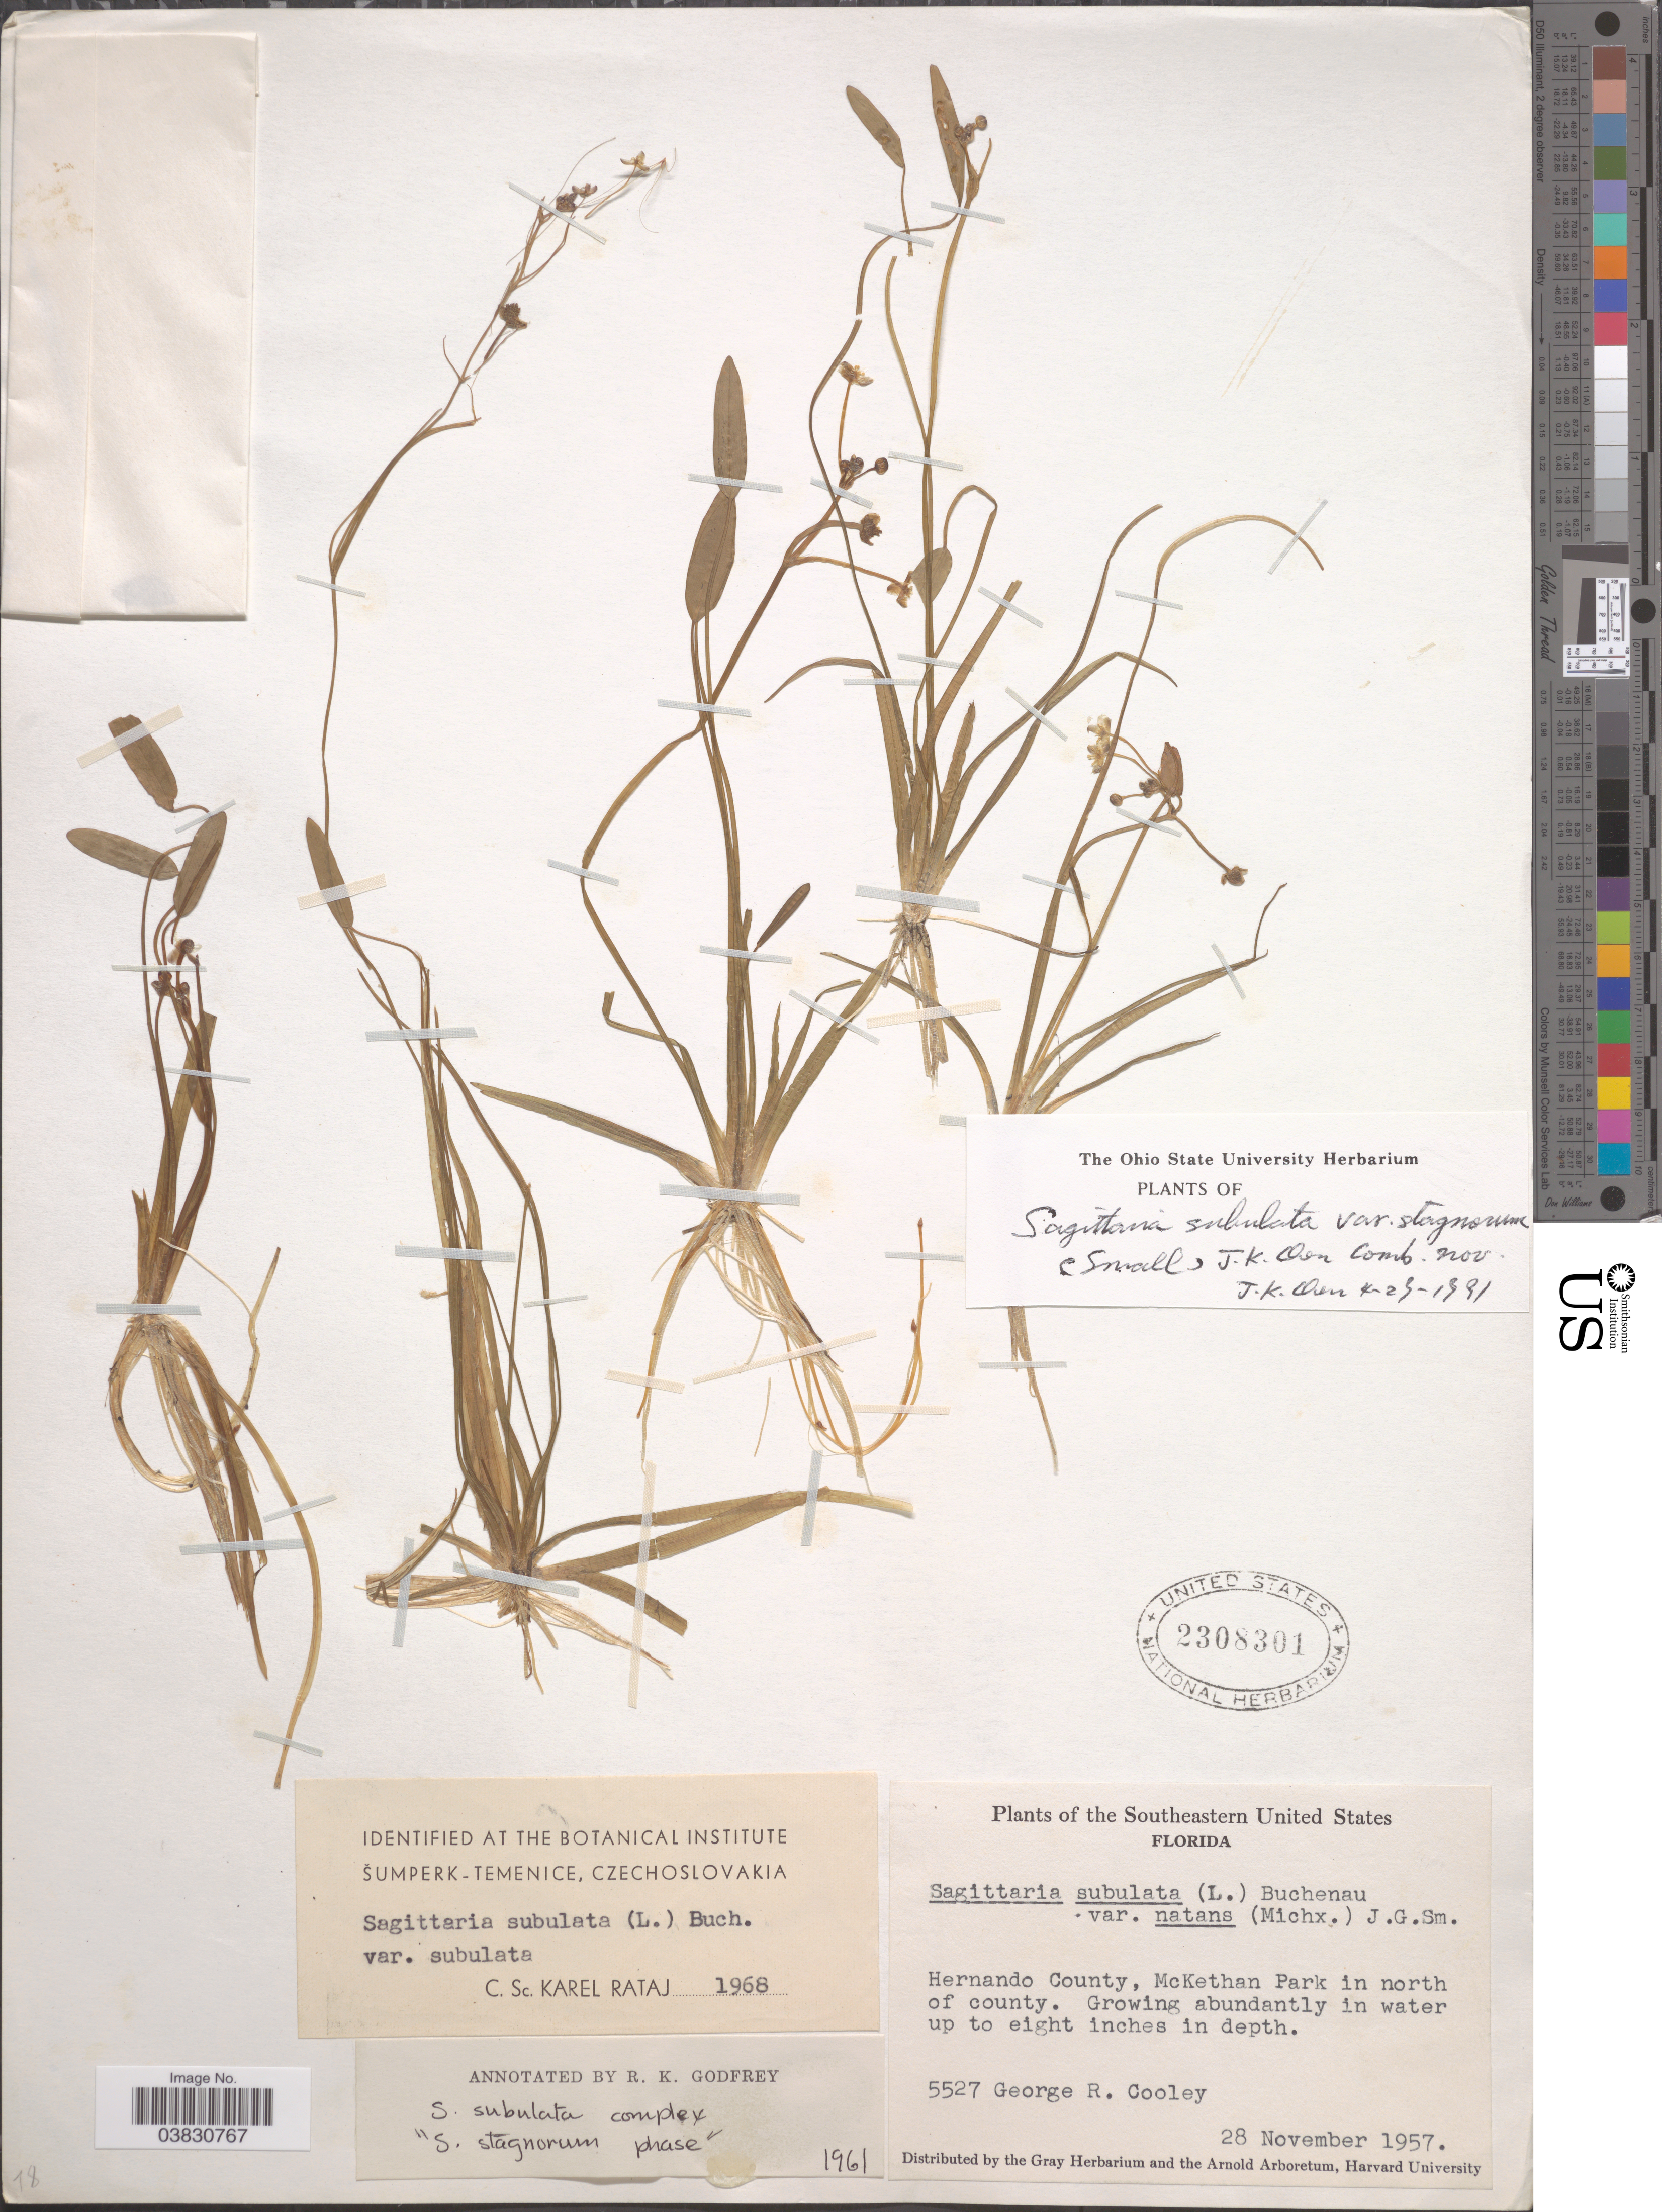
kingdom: Plantae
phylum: Tracheophyta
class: Liliopsida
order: Alismatales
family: Alismataceae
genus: Sagittaria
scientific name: Sagittaria subulata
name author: (L.) Buchenau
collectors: G. R. Cooley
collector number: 5527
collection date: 1957-11-28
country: United States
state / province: Florida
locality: The Southeastern United States. Hernando County, McKethan Park in north of county.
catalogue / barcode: US 2308301